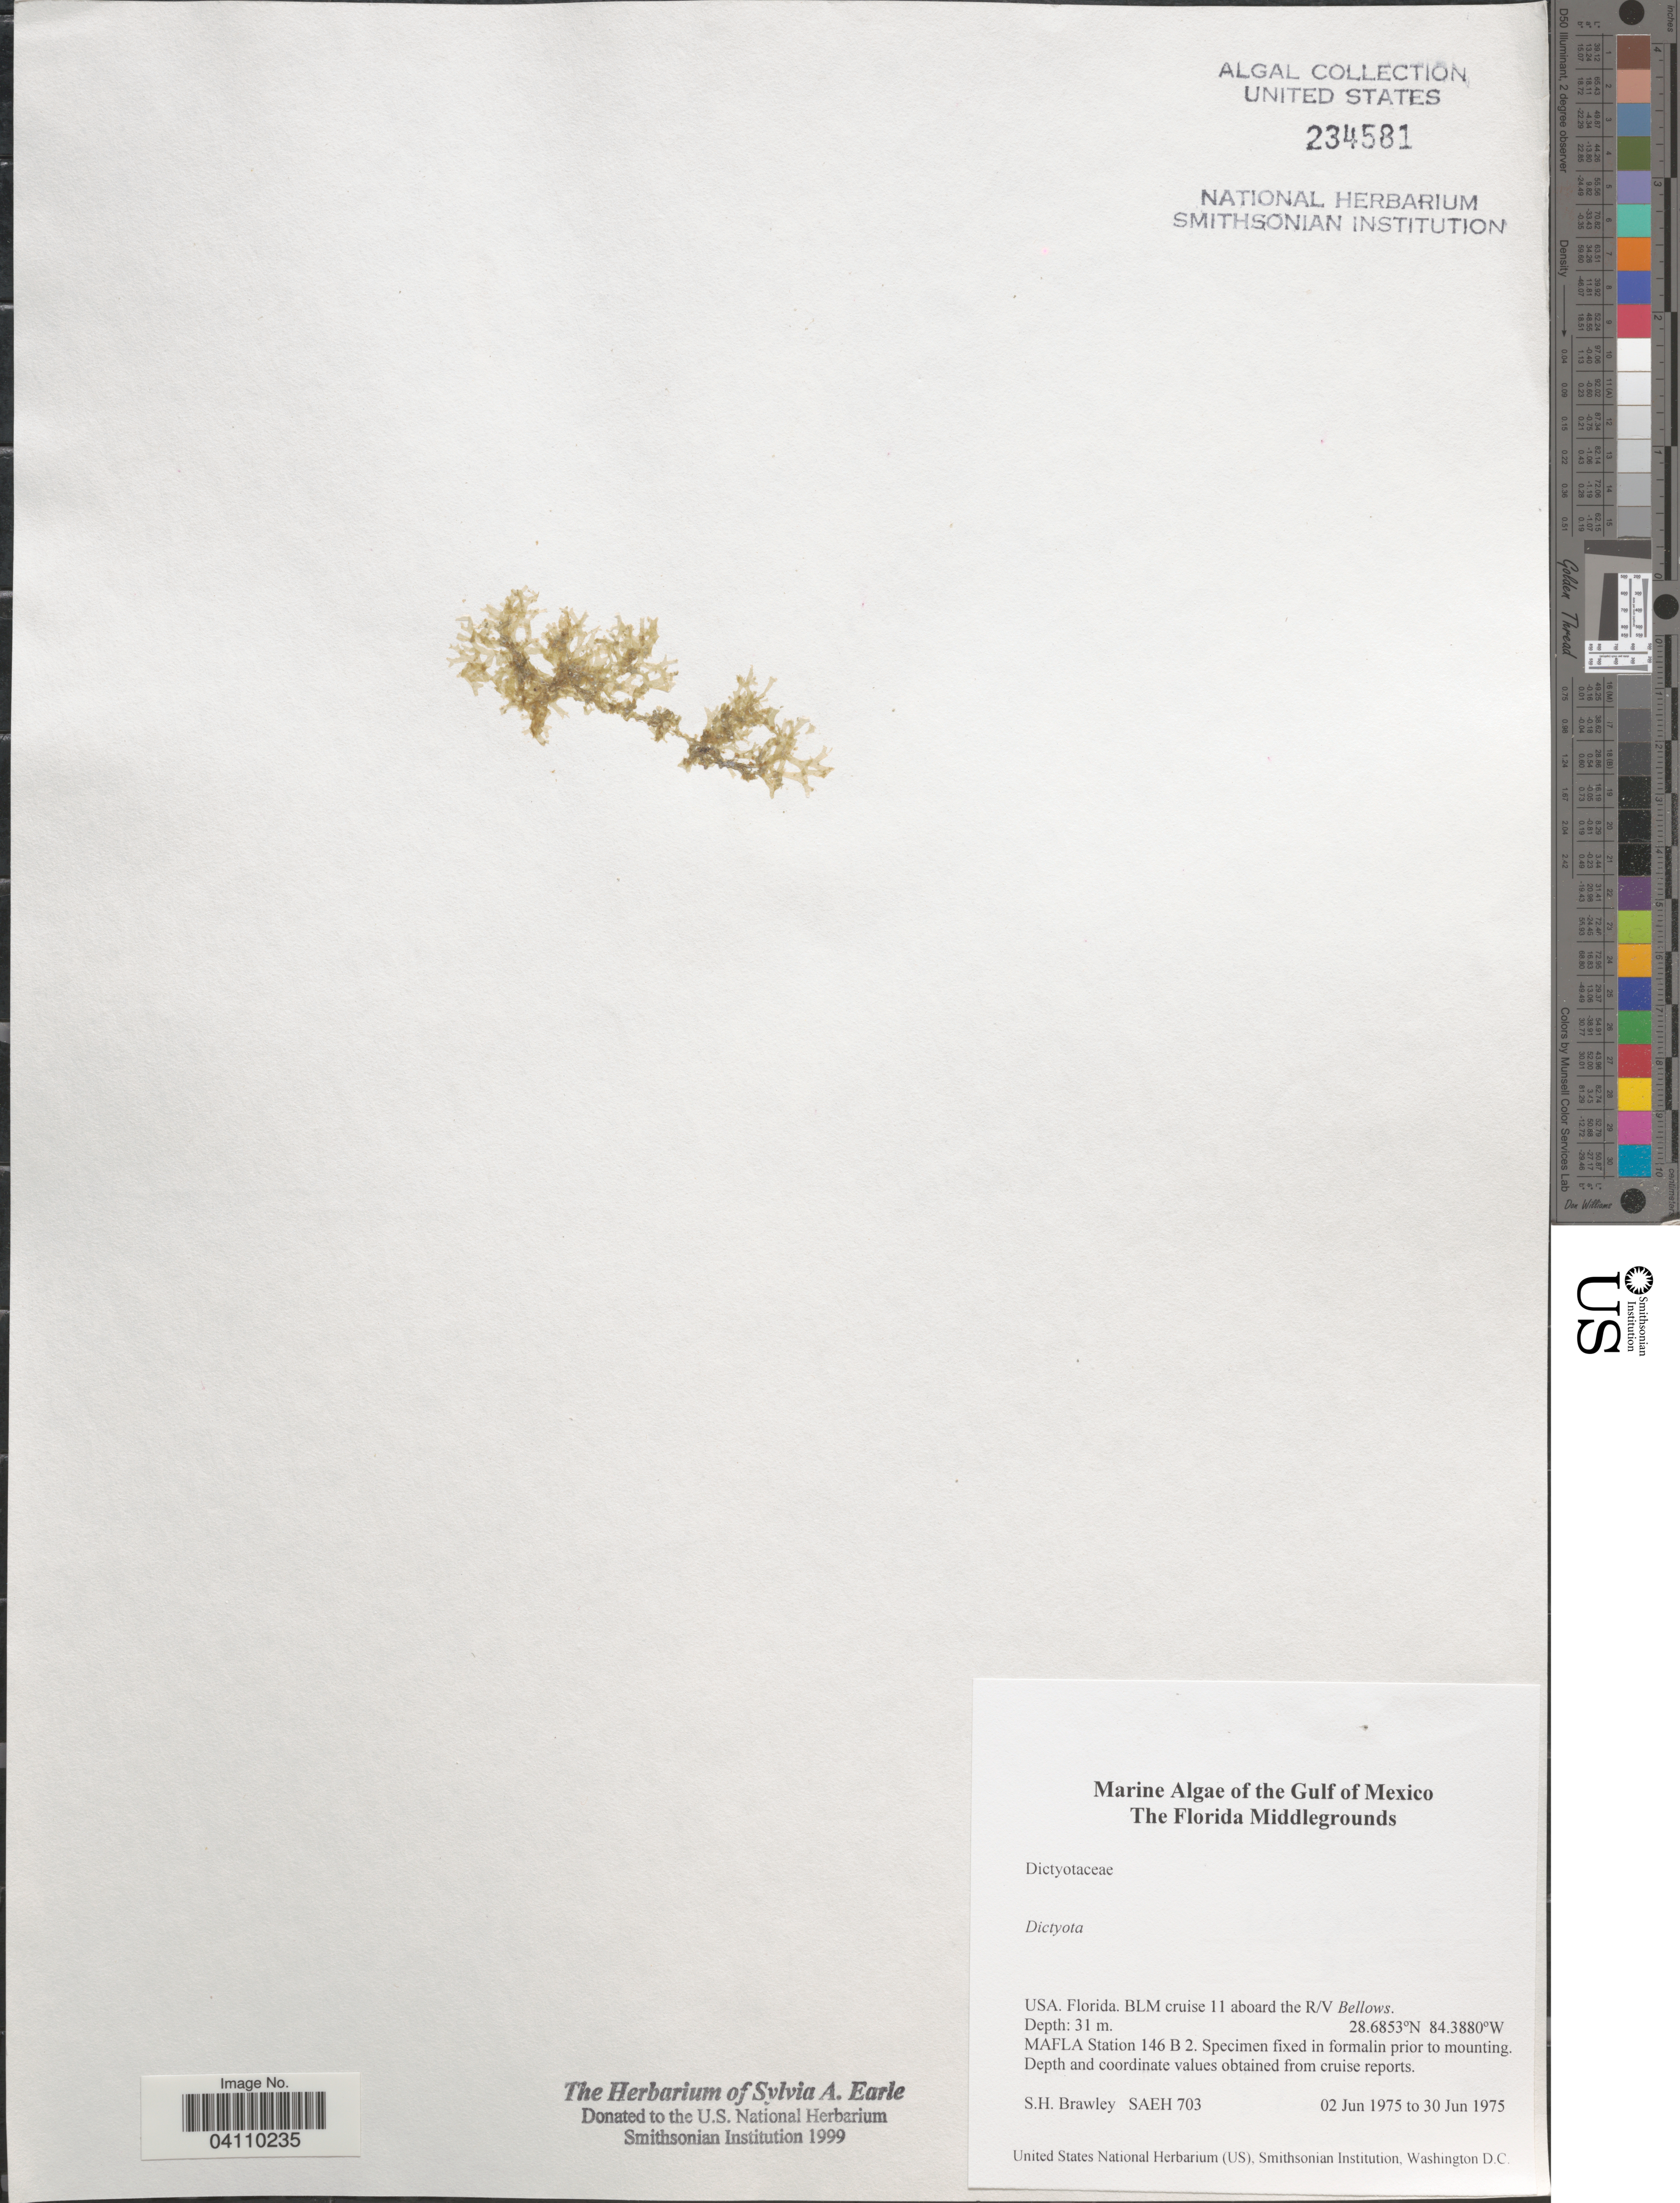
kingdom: Chromista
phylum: Ochrophyta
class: Phaeophyceae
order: Dictyotales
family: Dictyotaceae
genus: Dictyota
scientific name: Dictyota sp.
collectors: S. Brawley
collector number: SAEH703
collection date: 1975-06-02/1975-06-30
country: United States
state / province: Florida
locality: The Gulf of Mexico. The Florida Middlegrounds. BLM cruise 11 aboard the R/V Bellows. MAFLA Station 146 B 2.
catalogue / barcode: US 234581